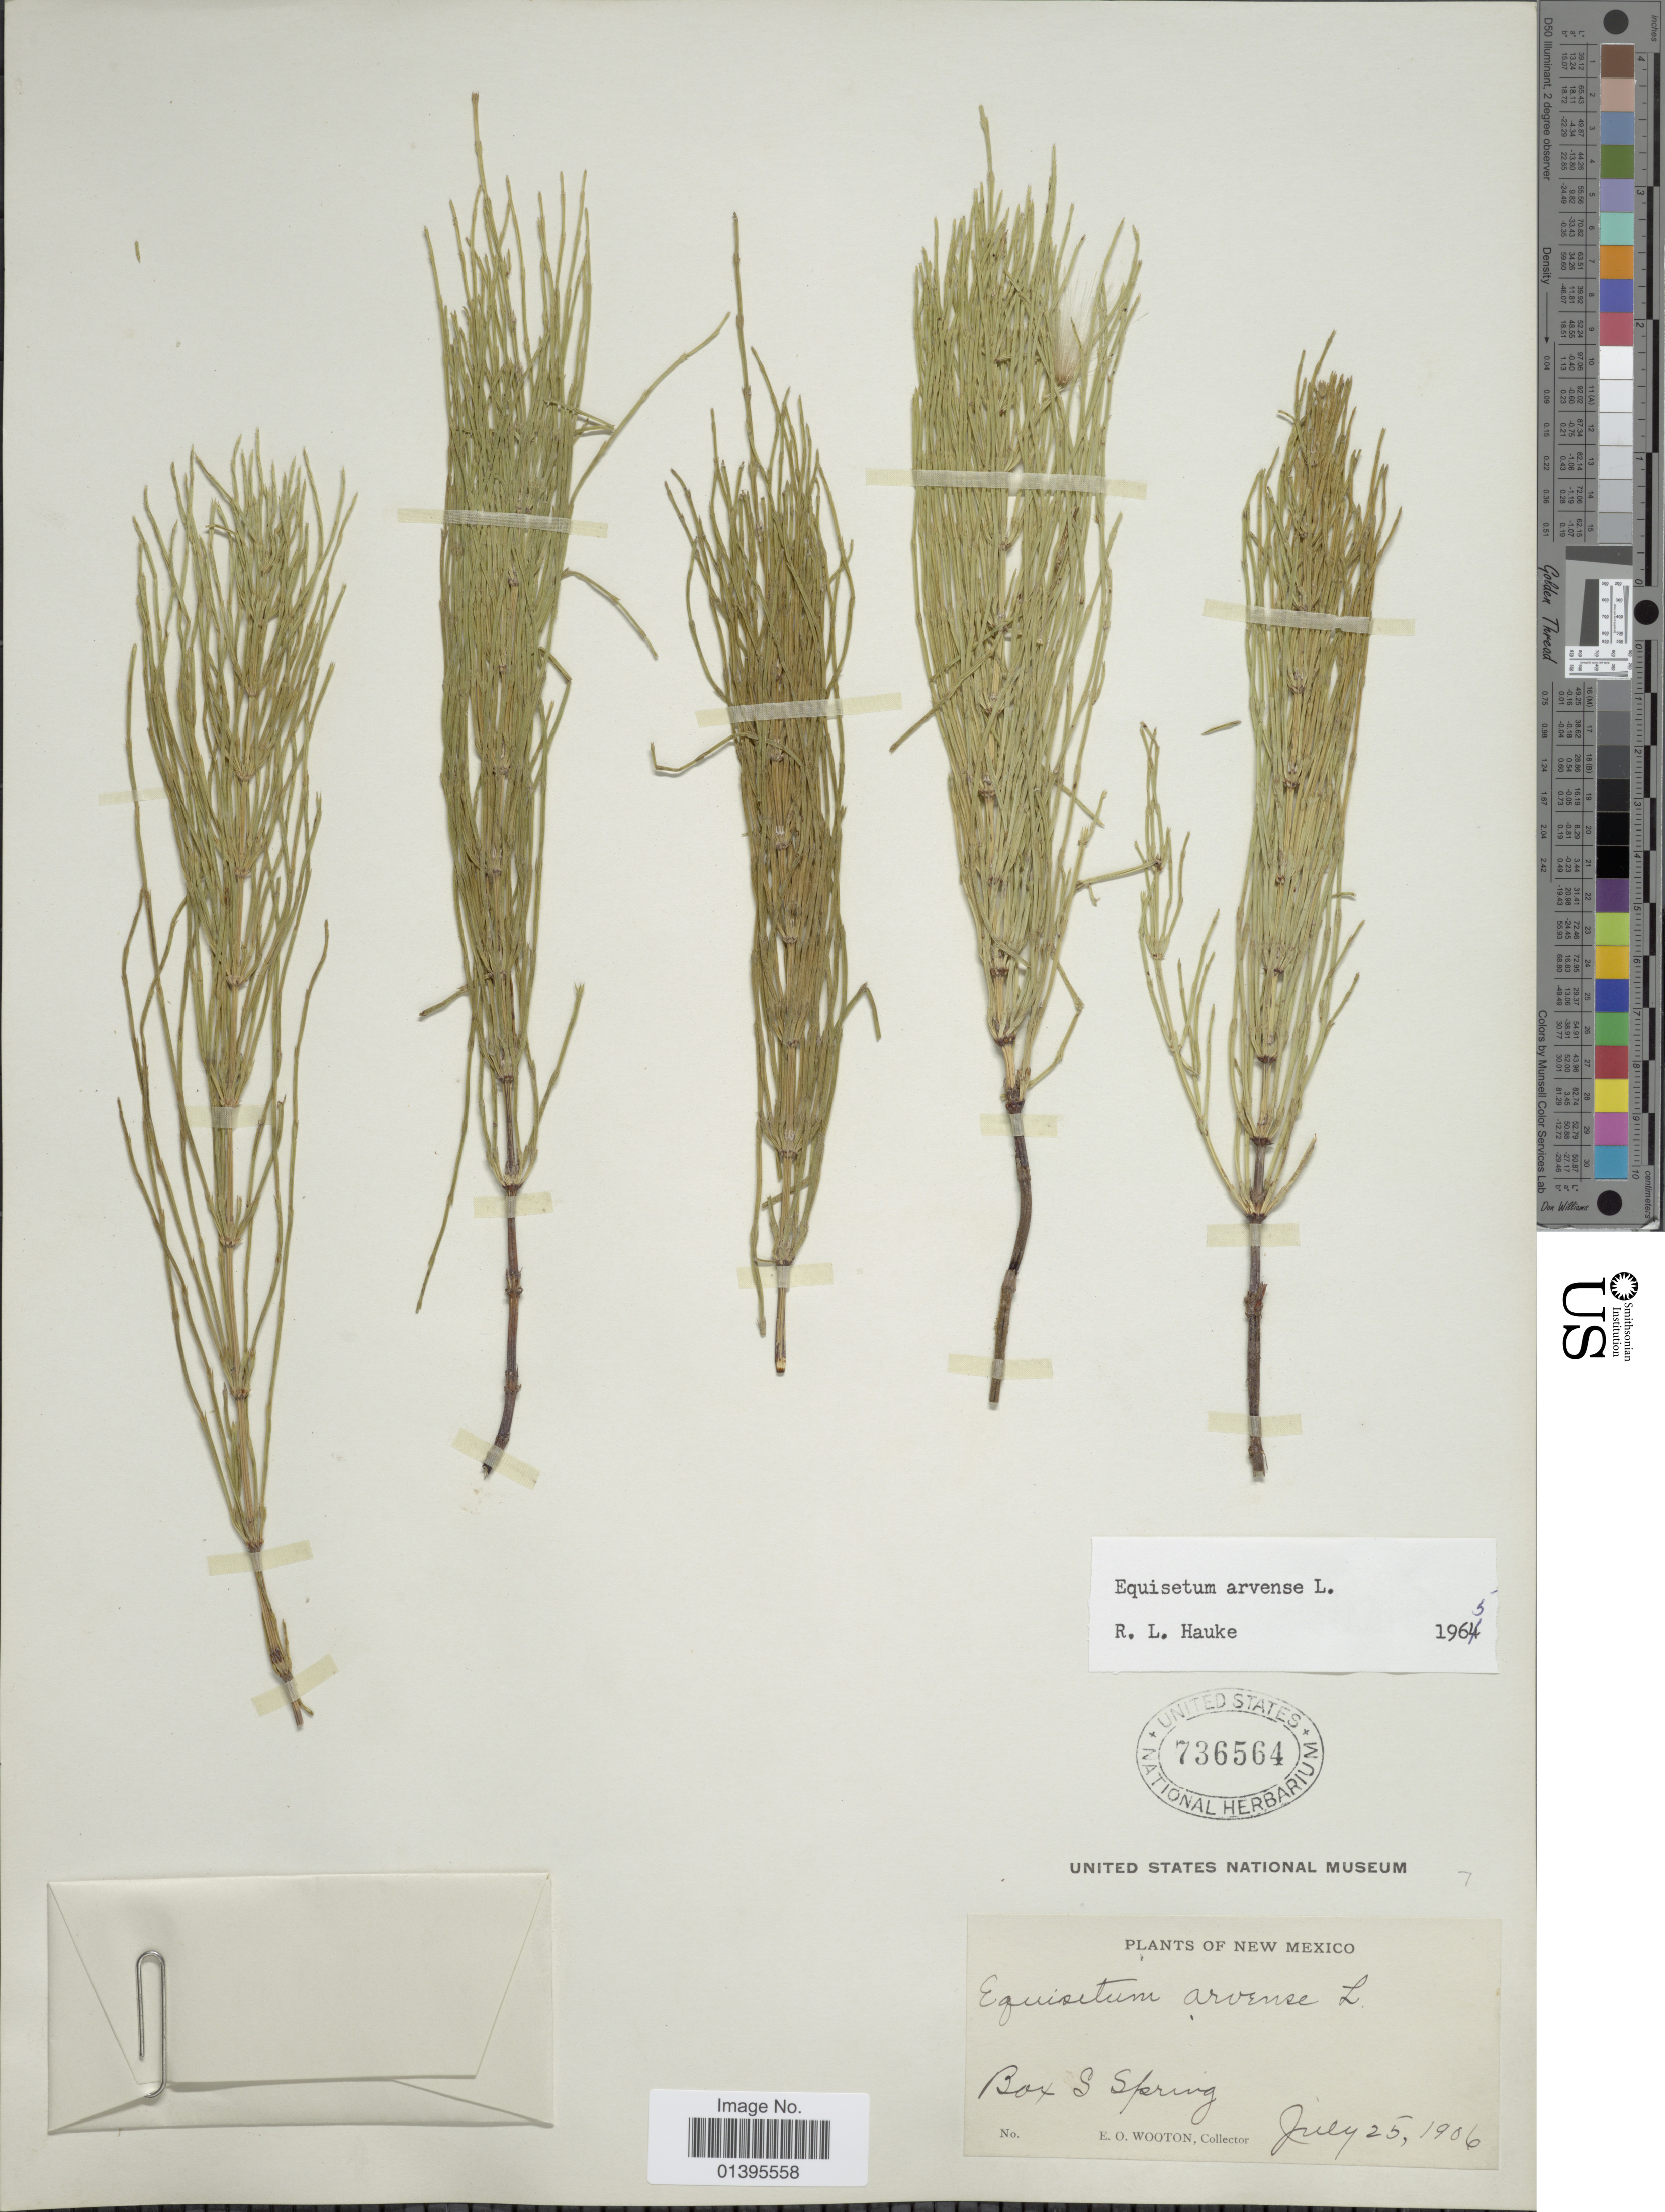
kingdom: Plantae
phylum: Tracheophyta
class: Polypodiopsida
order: Equisetales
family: Equisetaceae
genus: Equisetum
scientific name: Equisetum arvense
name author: L.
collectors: E. O. Wooton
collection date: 1906-07-25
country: United States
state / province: New Mexico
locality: Box S Spring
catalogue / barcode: US 736564